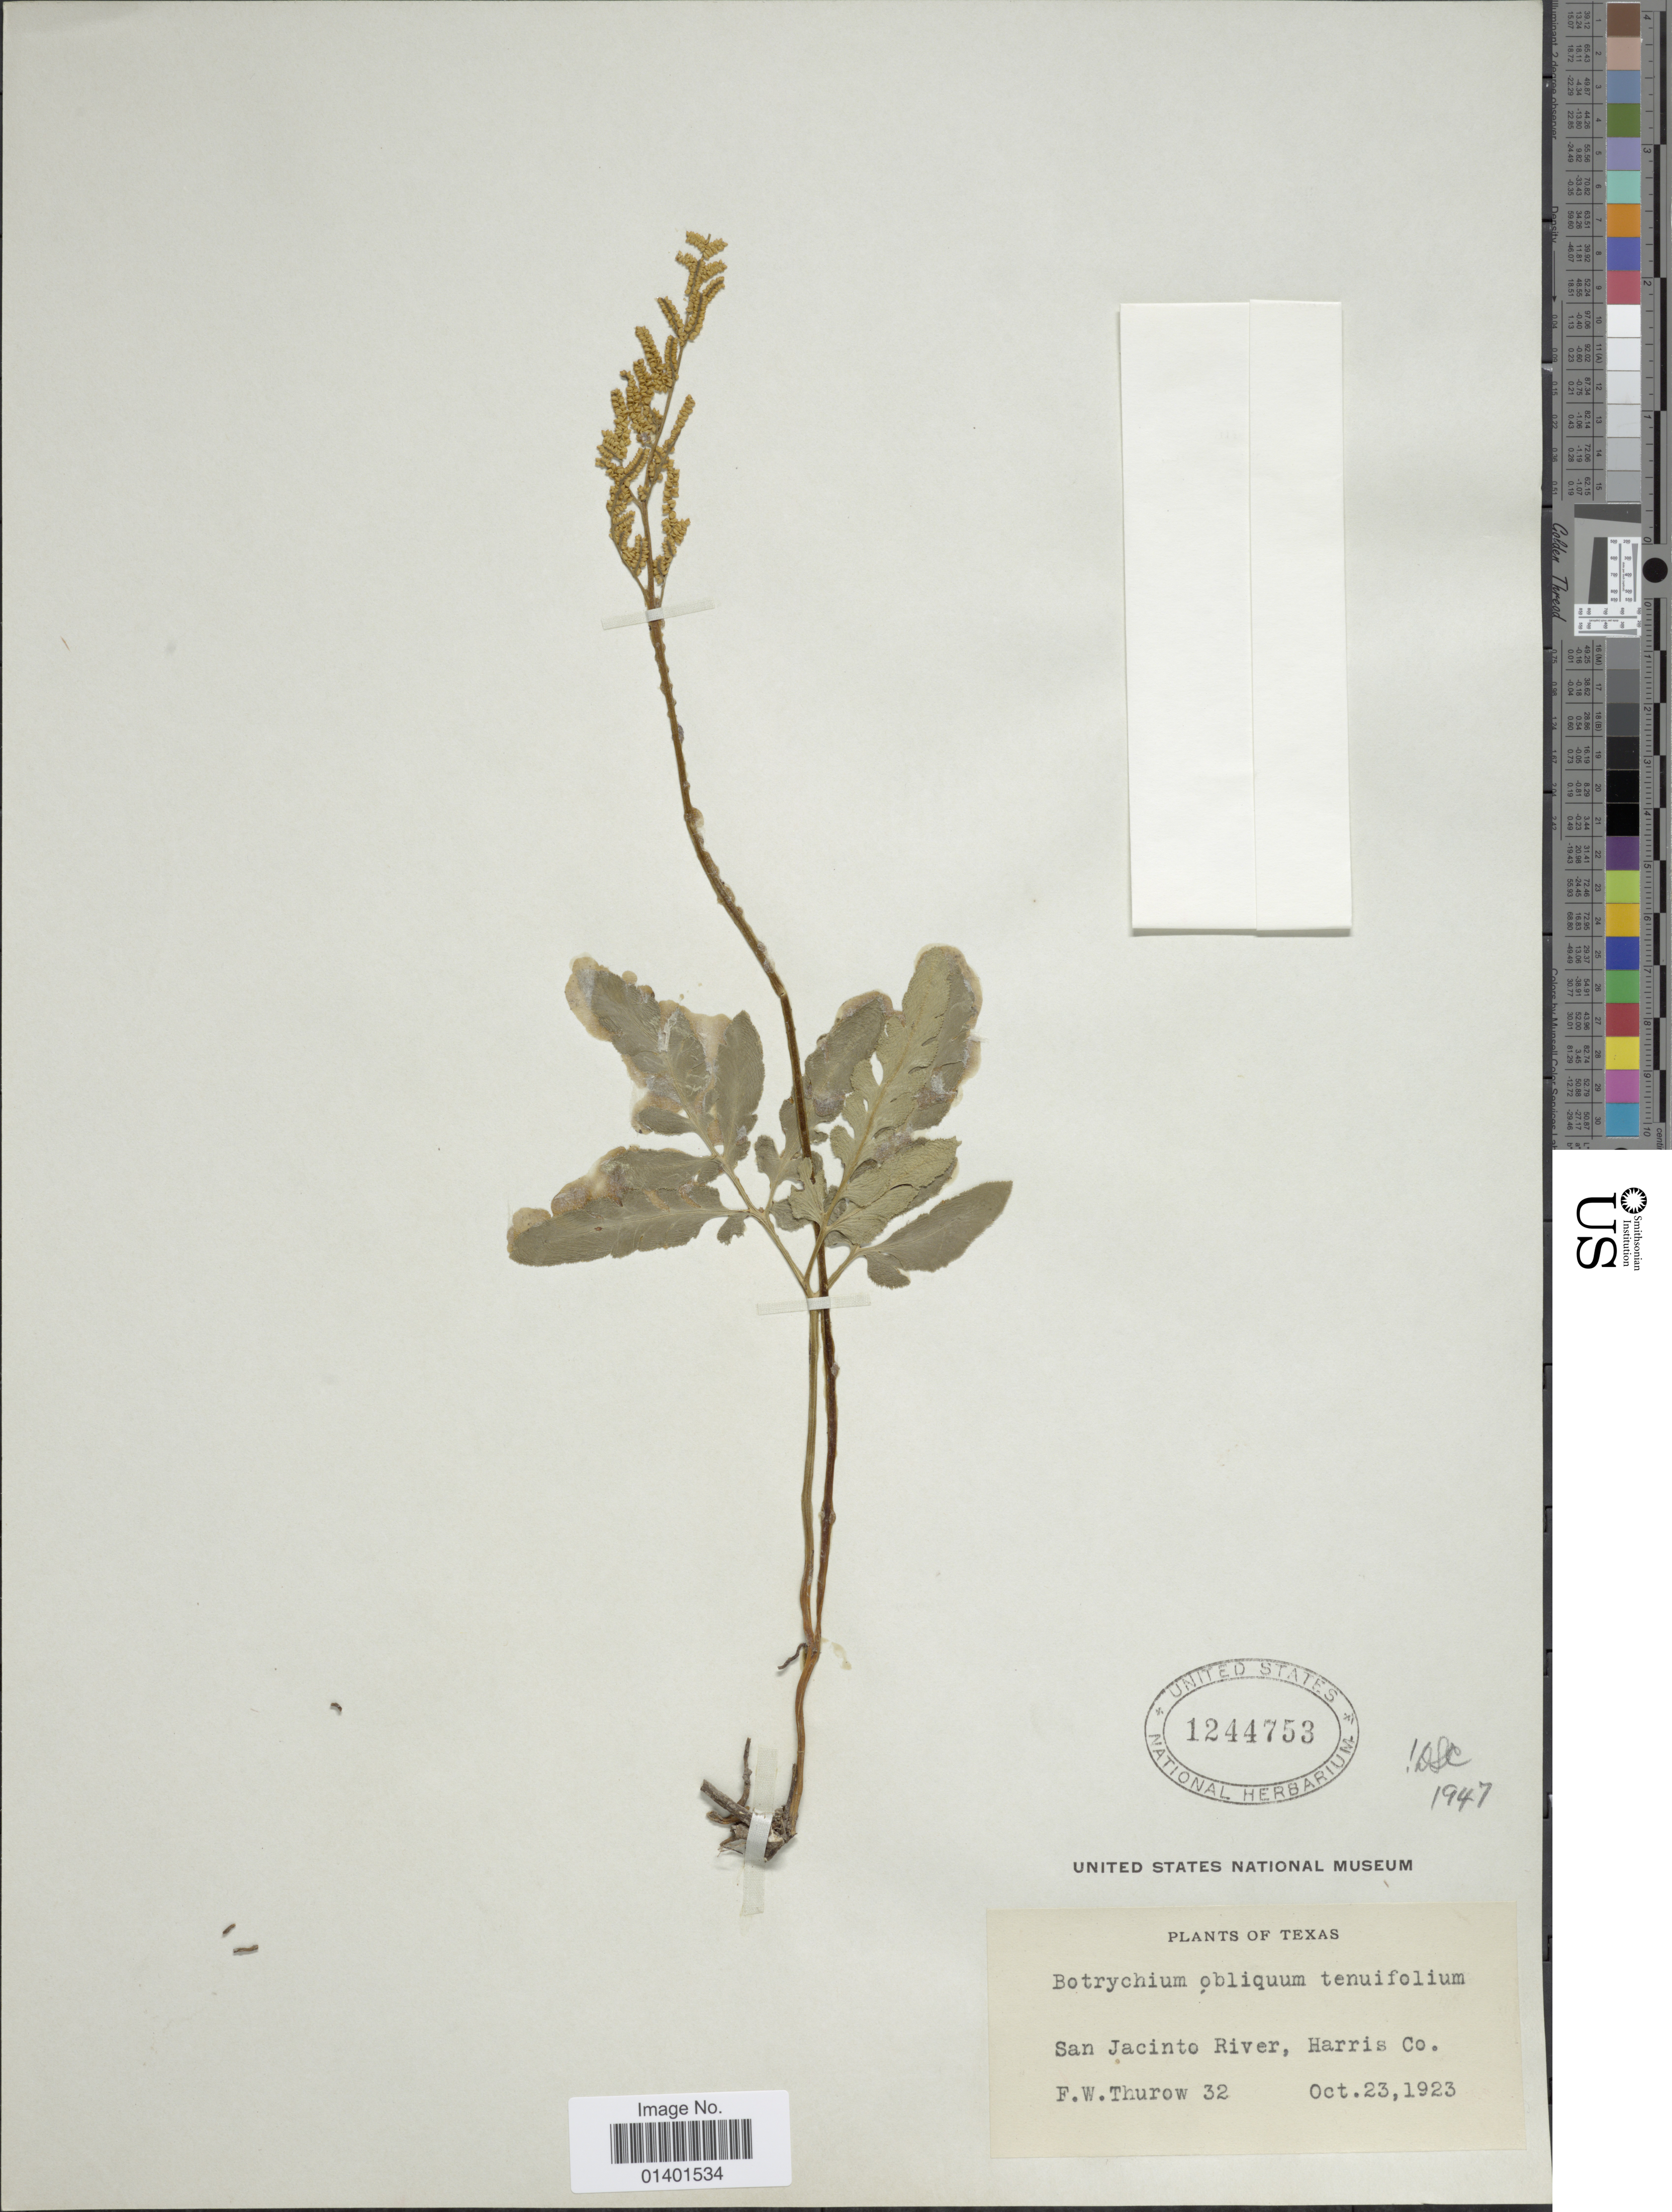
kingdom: Plantae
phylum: Tracheophyta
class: Polypodiopsida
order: Ophioglossales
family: Ophioglossaceae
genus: Botrychium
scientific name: Botrychium biternatum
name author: (Sav.) Underw.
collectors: F. W. Thurow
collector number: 32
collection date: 1923-10-23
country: United States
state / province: Texas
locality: San Jacinto River, Harris Co.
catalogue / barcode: US 1244753